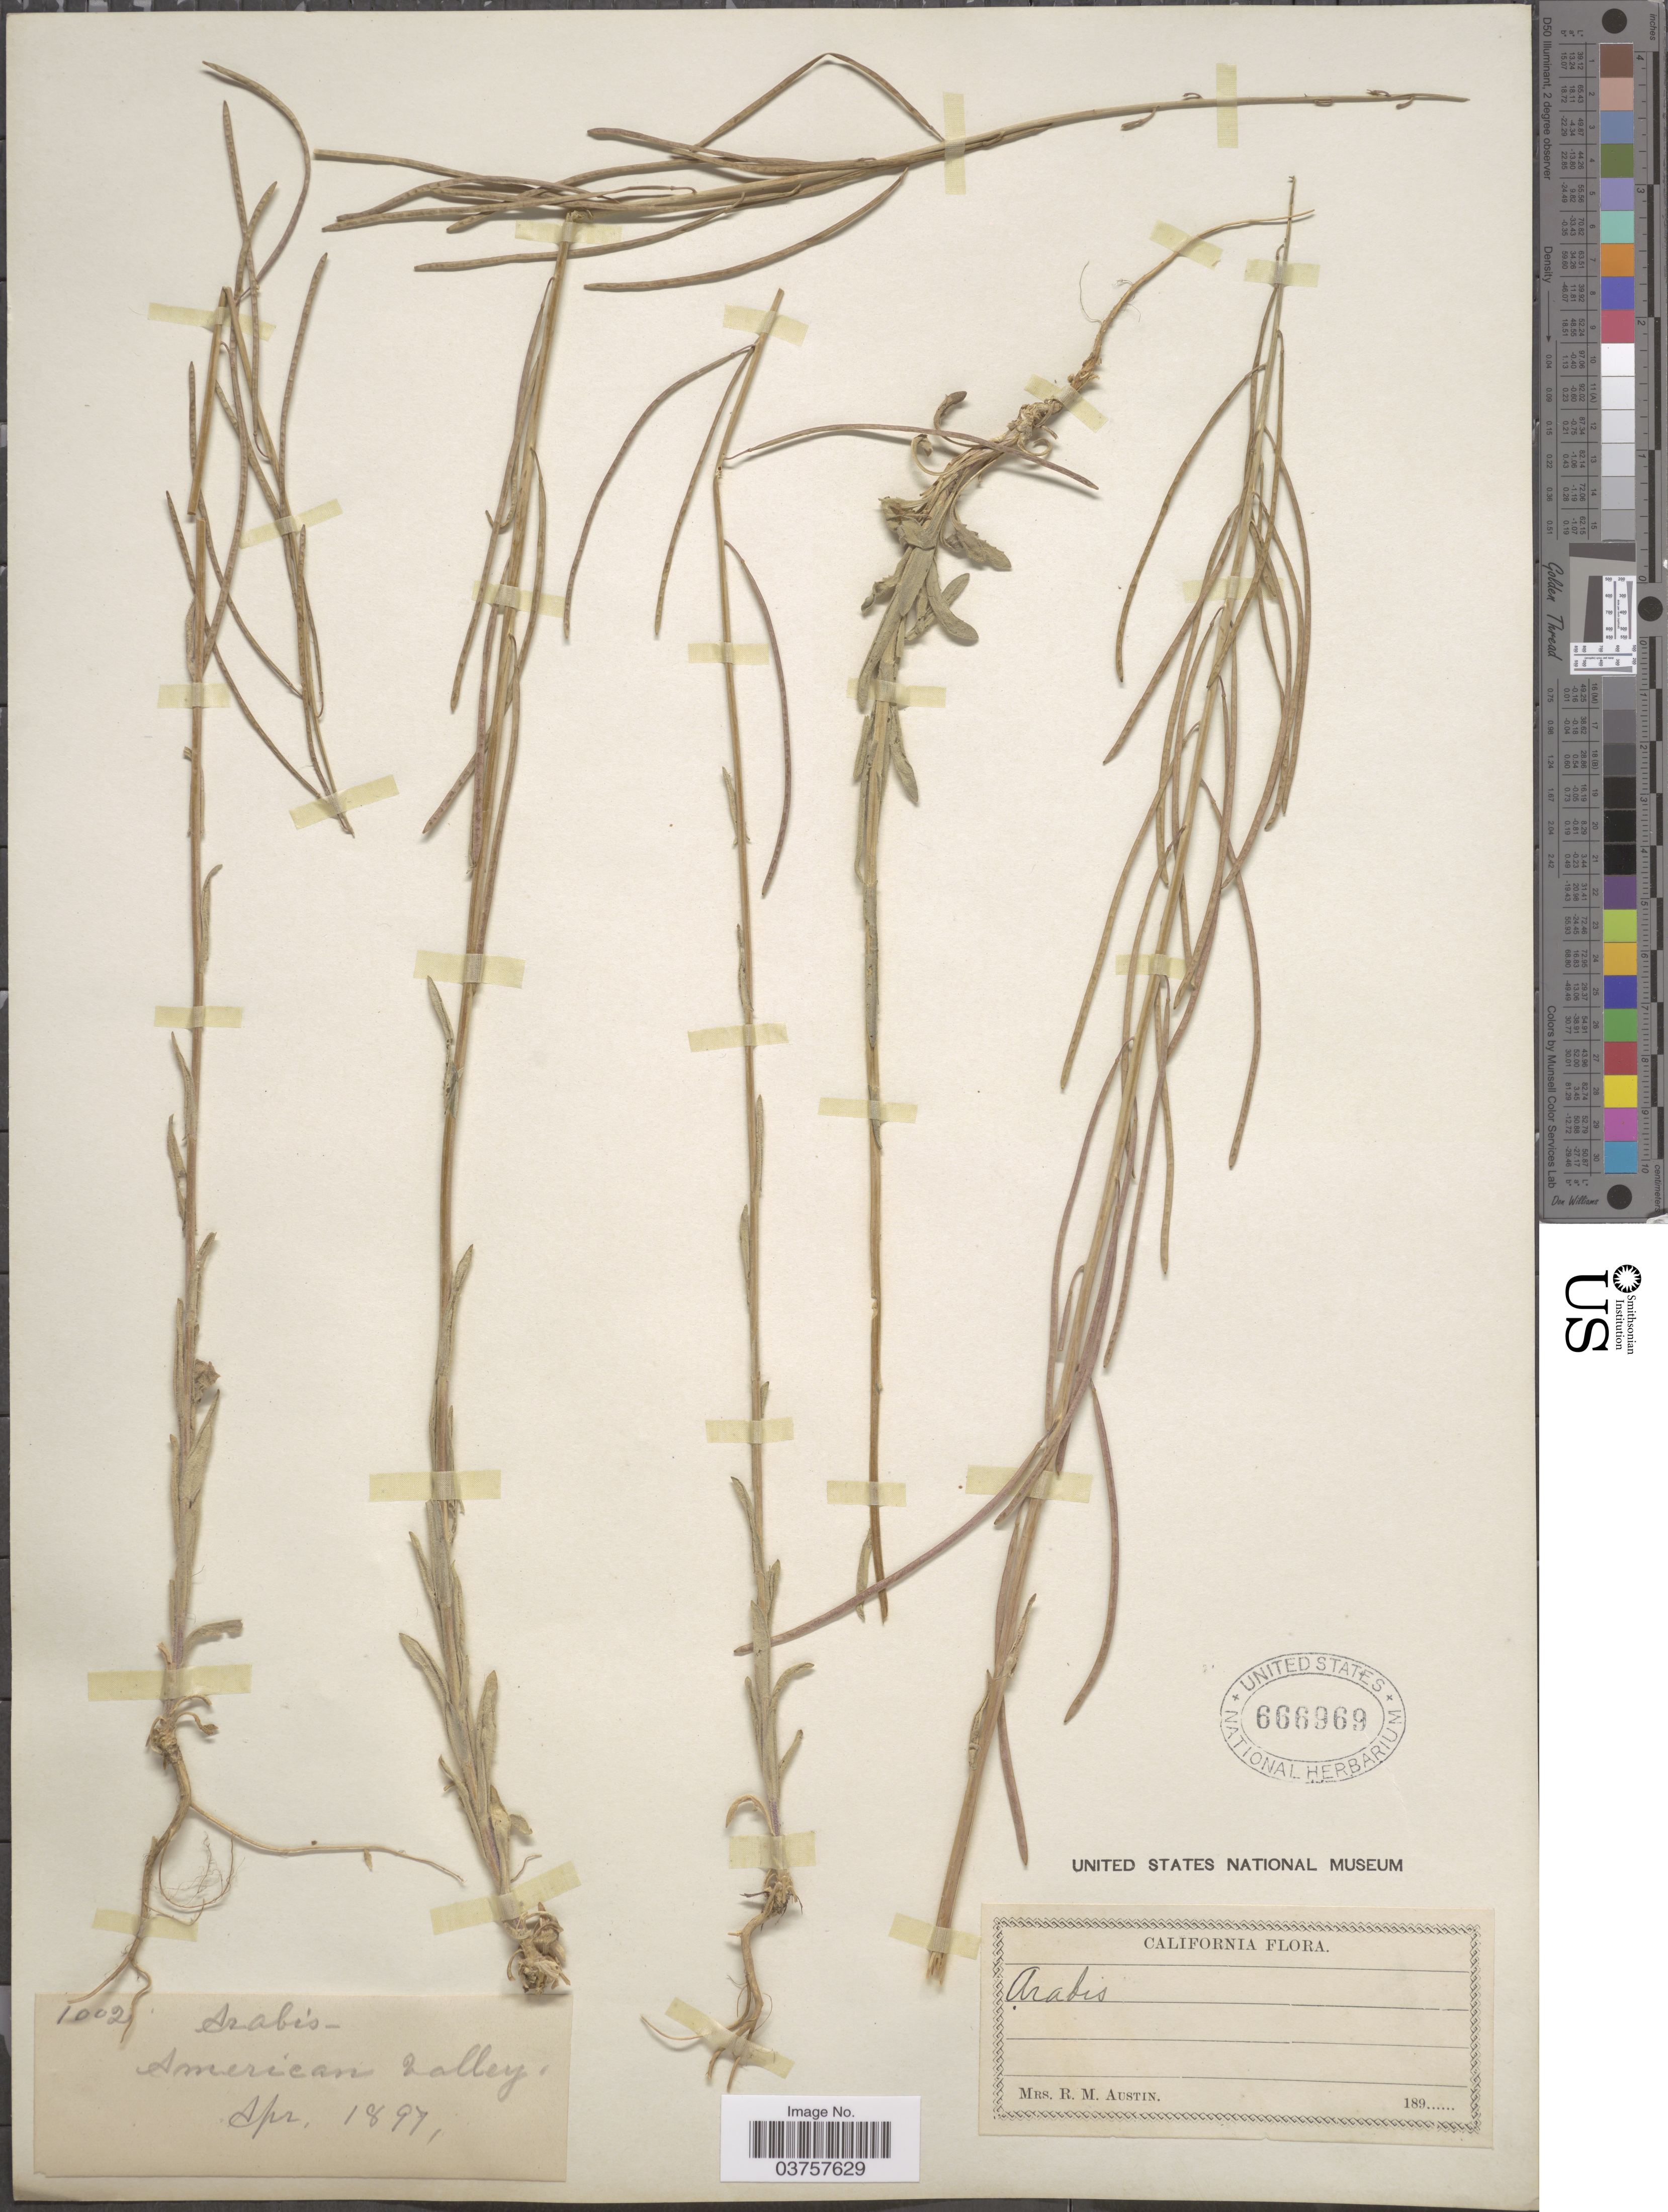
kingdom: Plantae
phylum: Tracheophyta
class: Magnoliopsida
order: Brassicales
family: Brassicaceae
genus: Arabis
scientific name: Arabis holboellii var. retrofracta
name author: Rydb.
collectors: R. Austin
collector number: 1002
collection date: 1897-04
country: United States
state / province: California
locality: American valley.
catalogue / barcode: US 666969